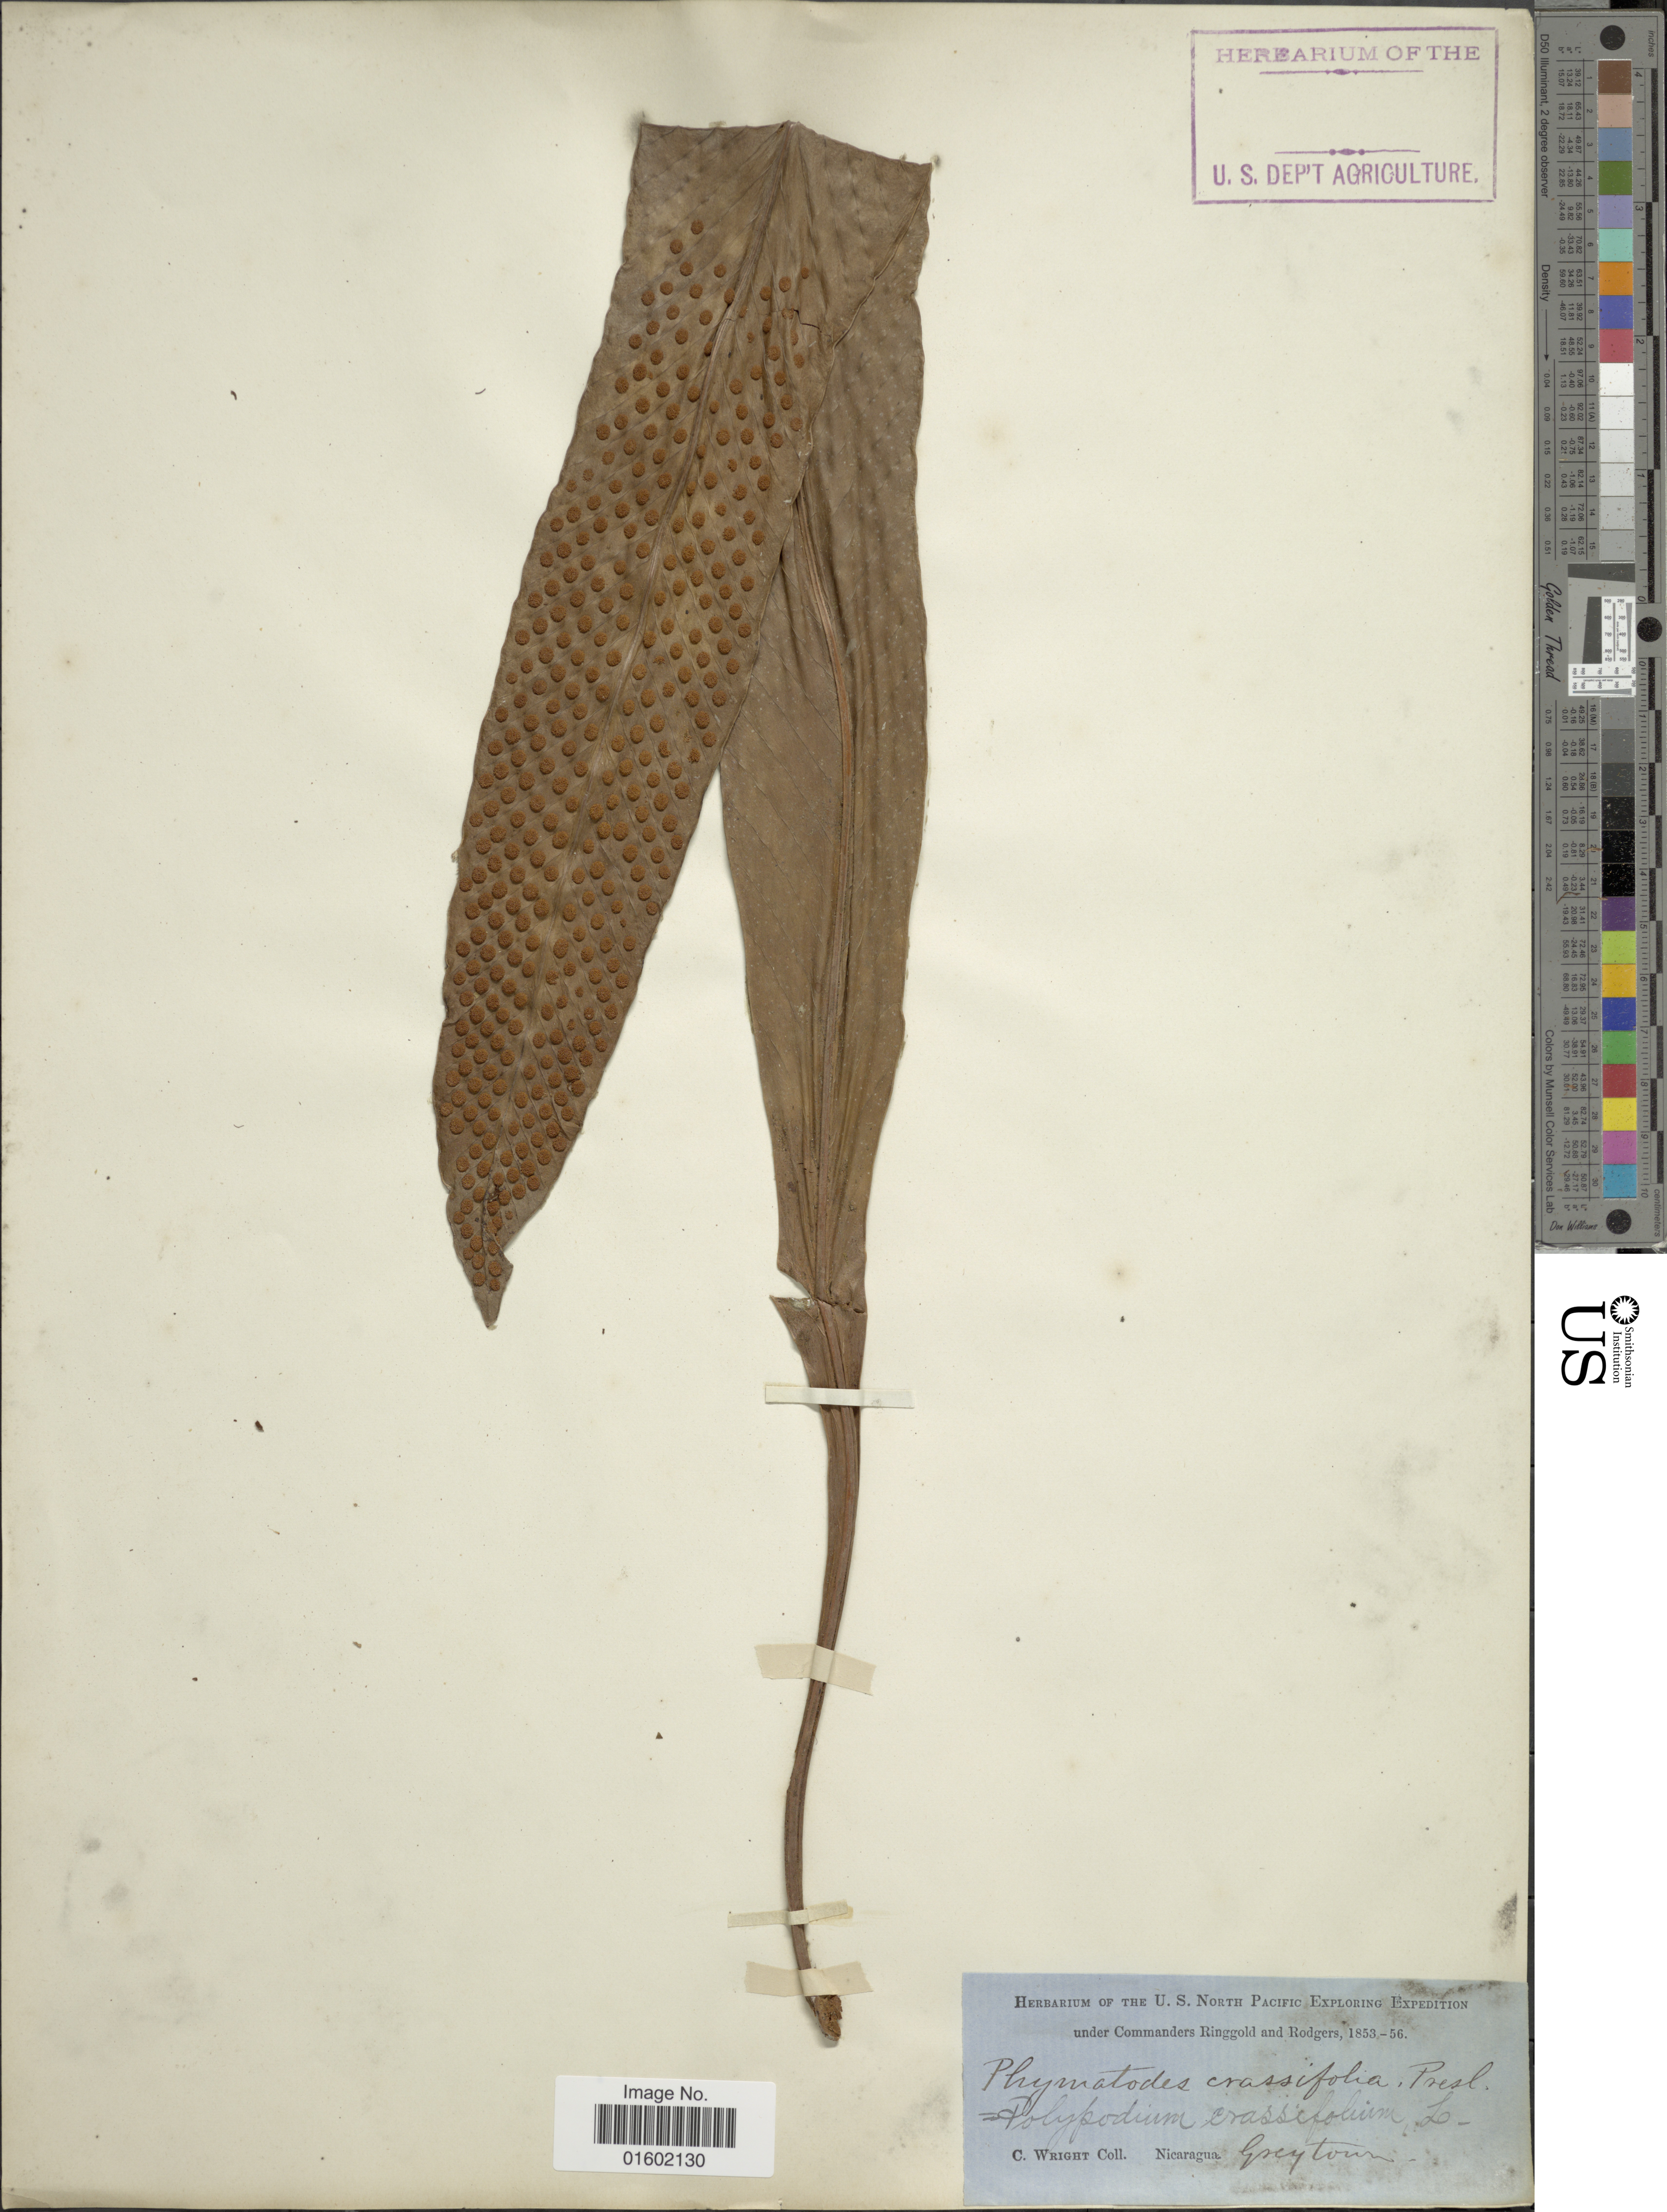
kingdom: Plantae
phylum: Tracheophyta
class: Polypodiopsida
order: Polypodiales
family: Polypodiaceae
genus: Niphidium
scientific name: Niphidium crassifolium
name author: (L.) Lellinger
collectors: C. Wright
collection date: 1853/1856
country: Nicaragua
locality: Grey Town